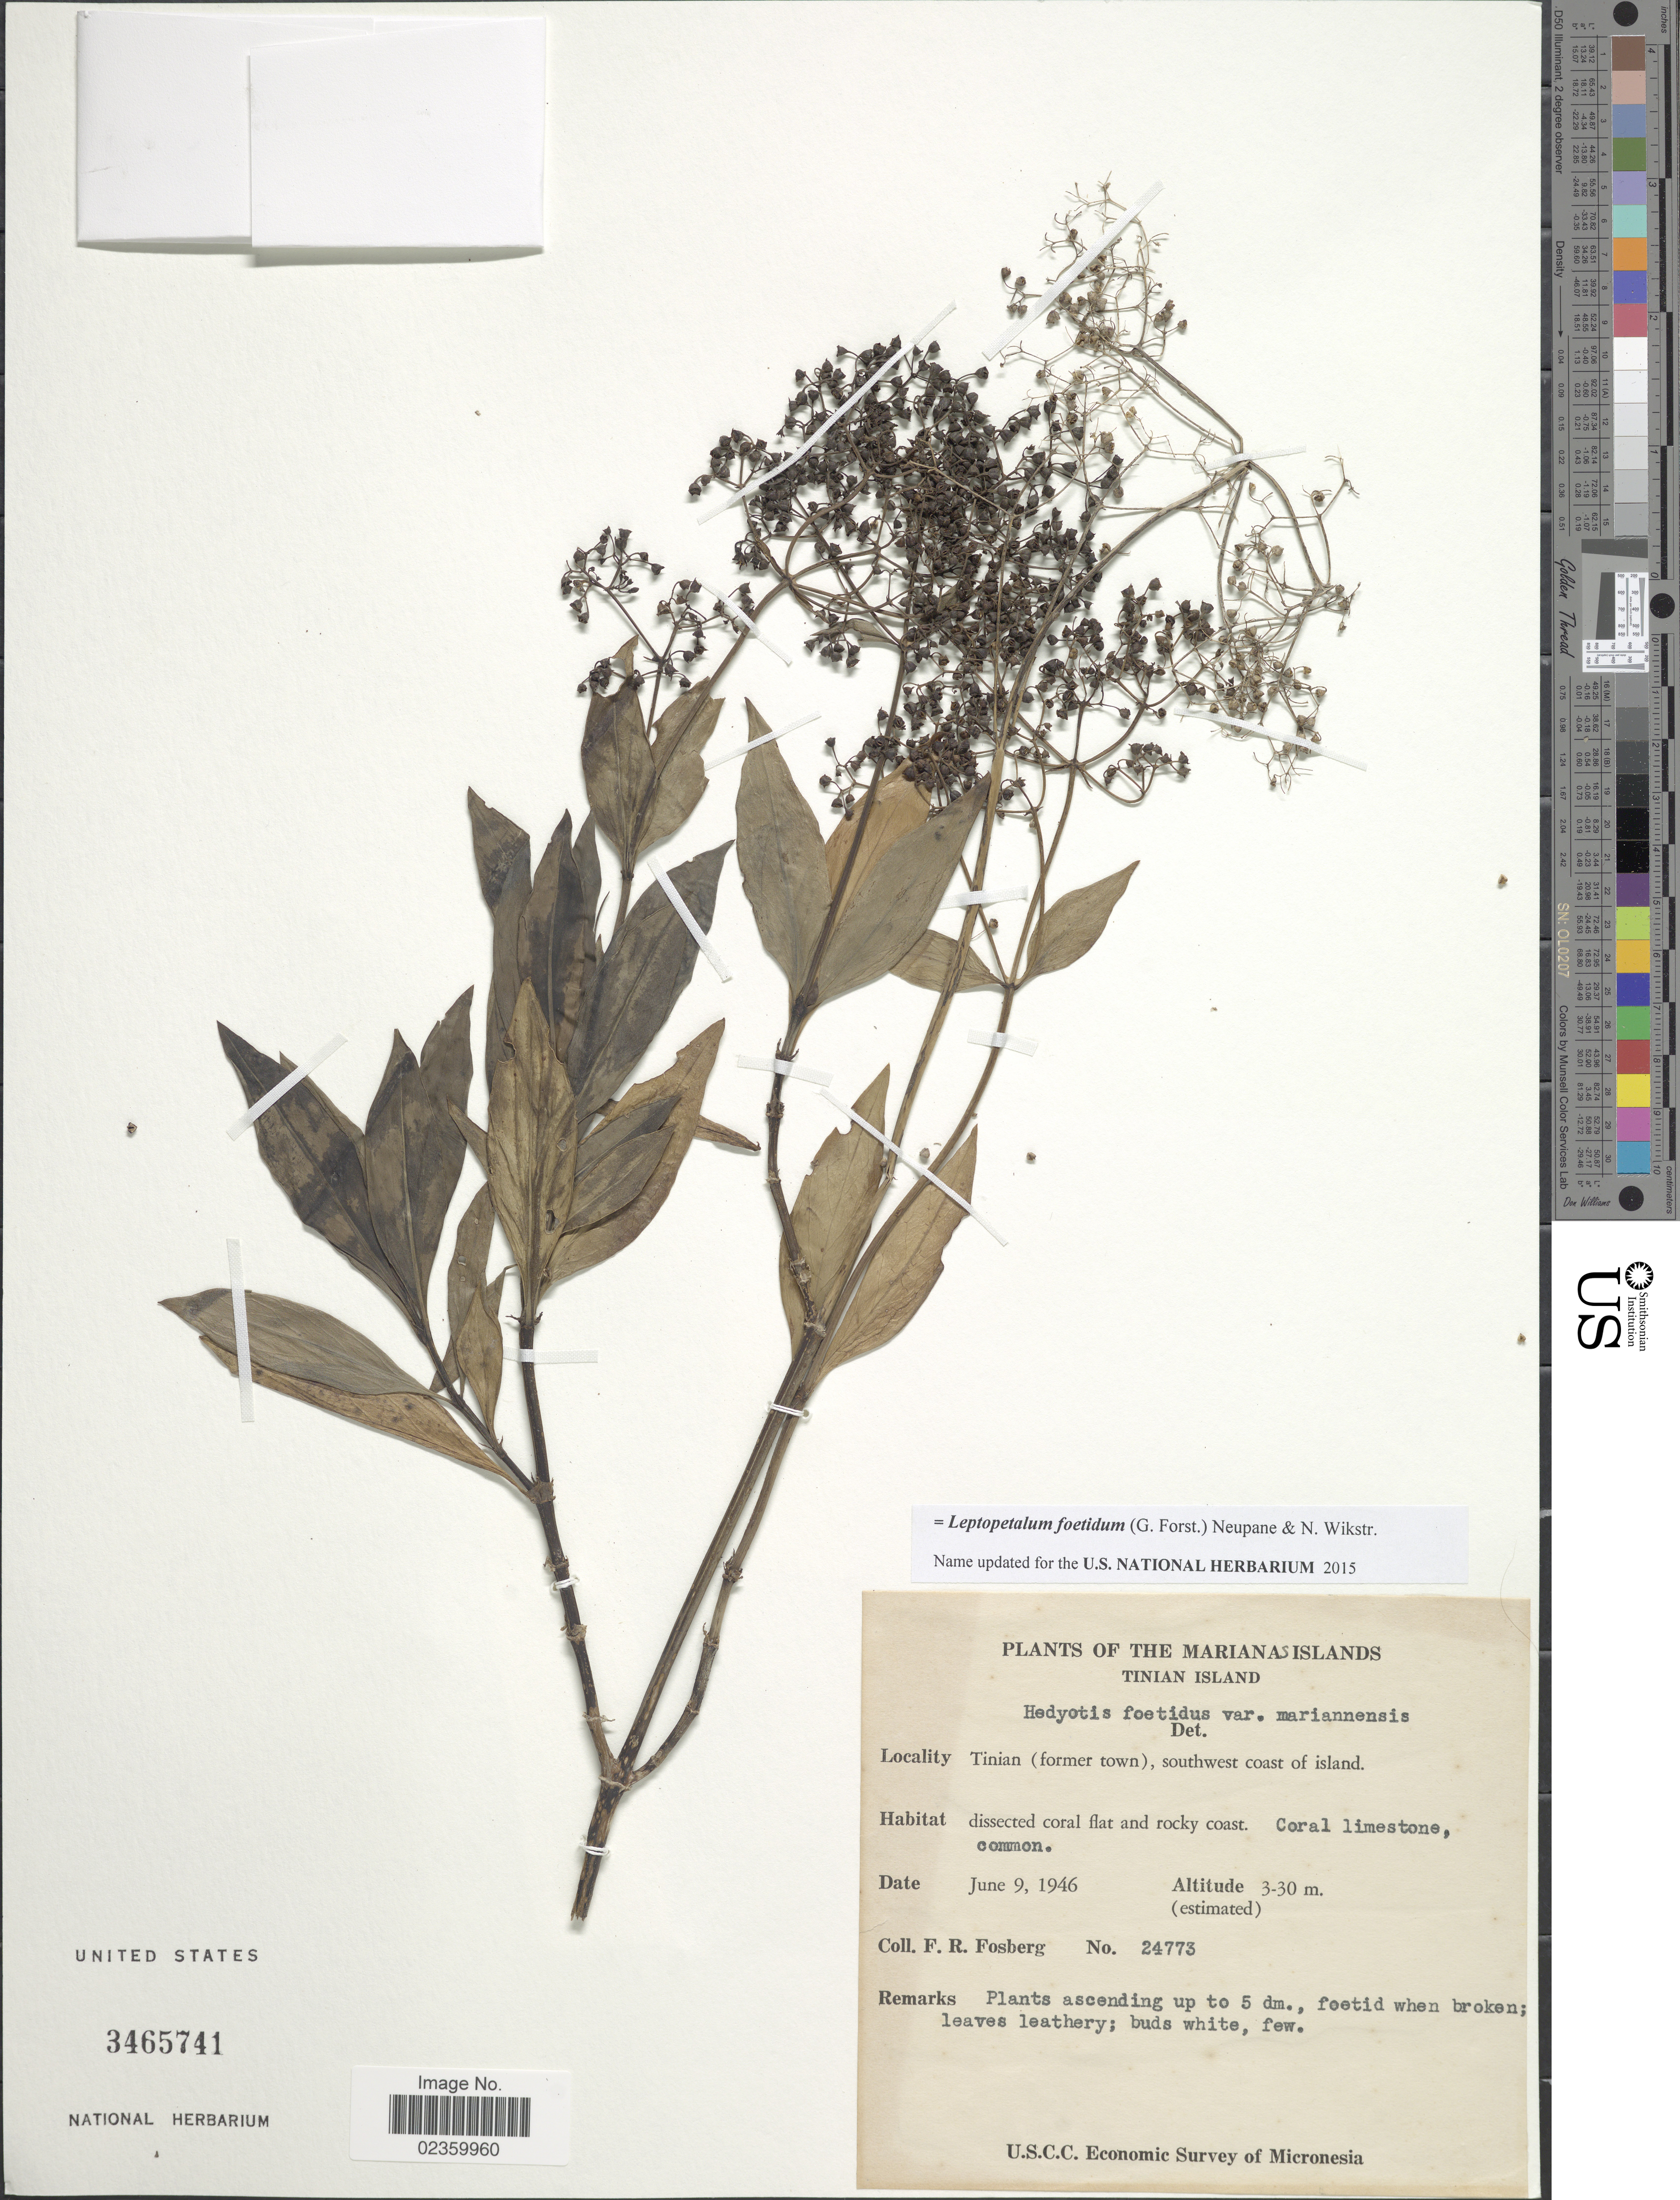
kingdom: Plantae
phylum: Tracheophyta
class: Magnoliopsida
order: Gentianales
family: Rubiaceae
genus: Leptopetalum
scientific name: Leptopetalum foetidum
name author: (G. Forst.) Neupane & N. Wikstr.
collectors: F. R. Fosberg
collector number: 24773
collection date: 1946-06-09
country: Northern Mariana Islands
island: Tinian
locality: Tinian Island. Tinian (former town), southwest coast of island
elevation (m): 3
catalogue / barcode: US 3465741